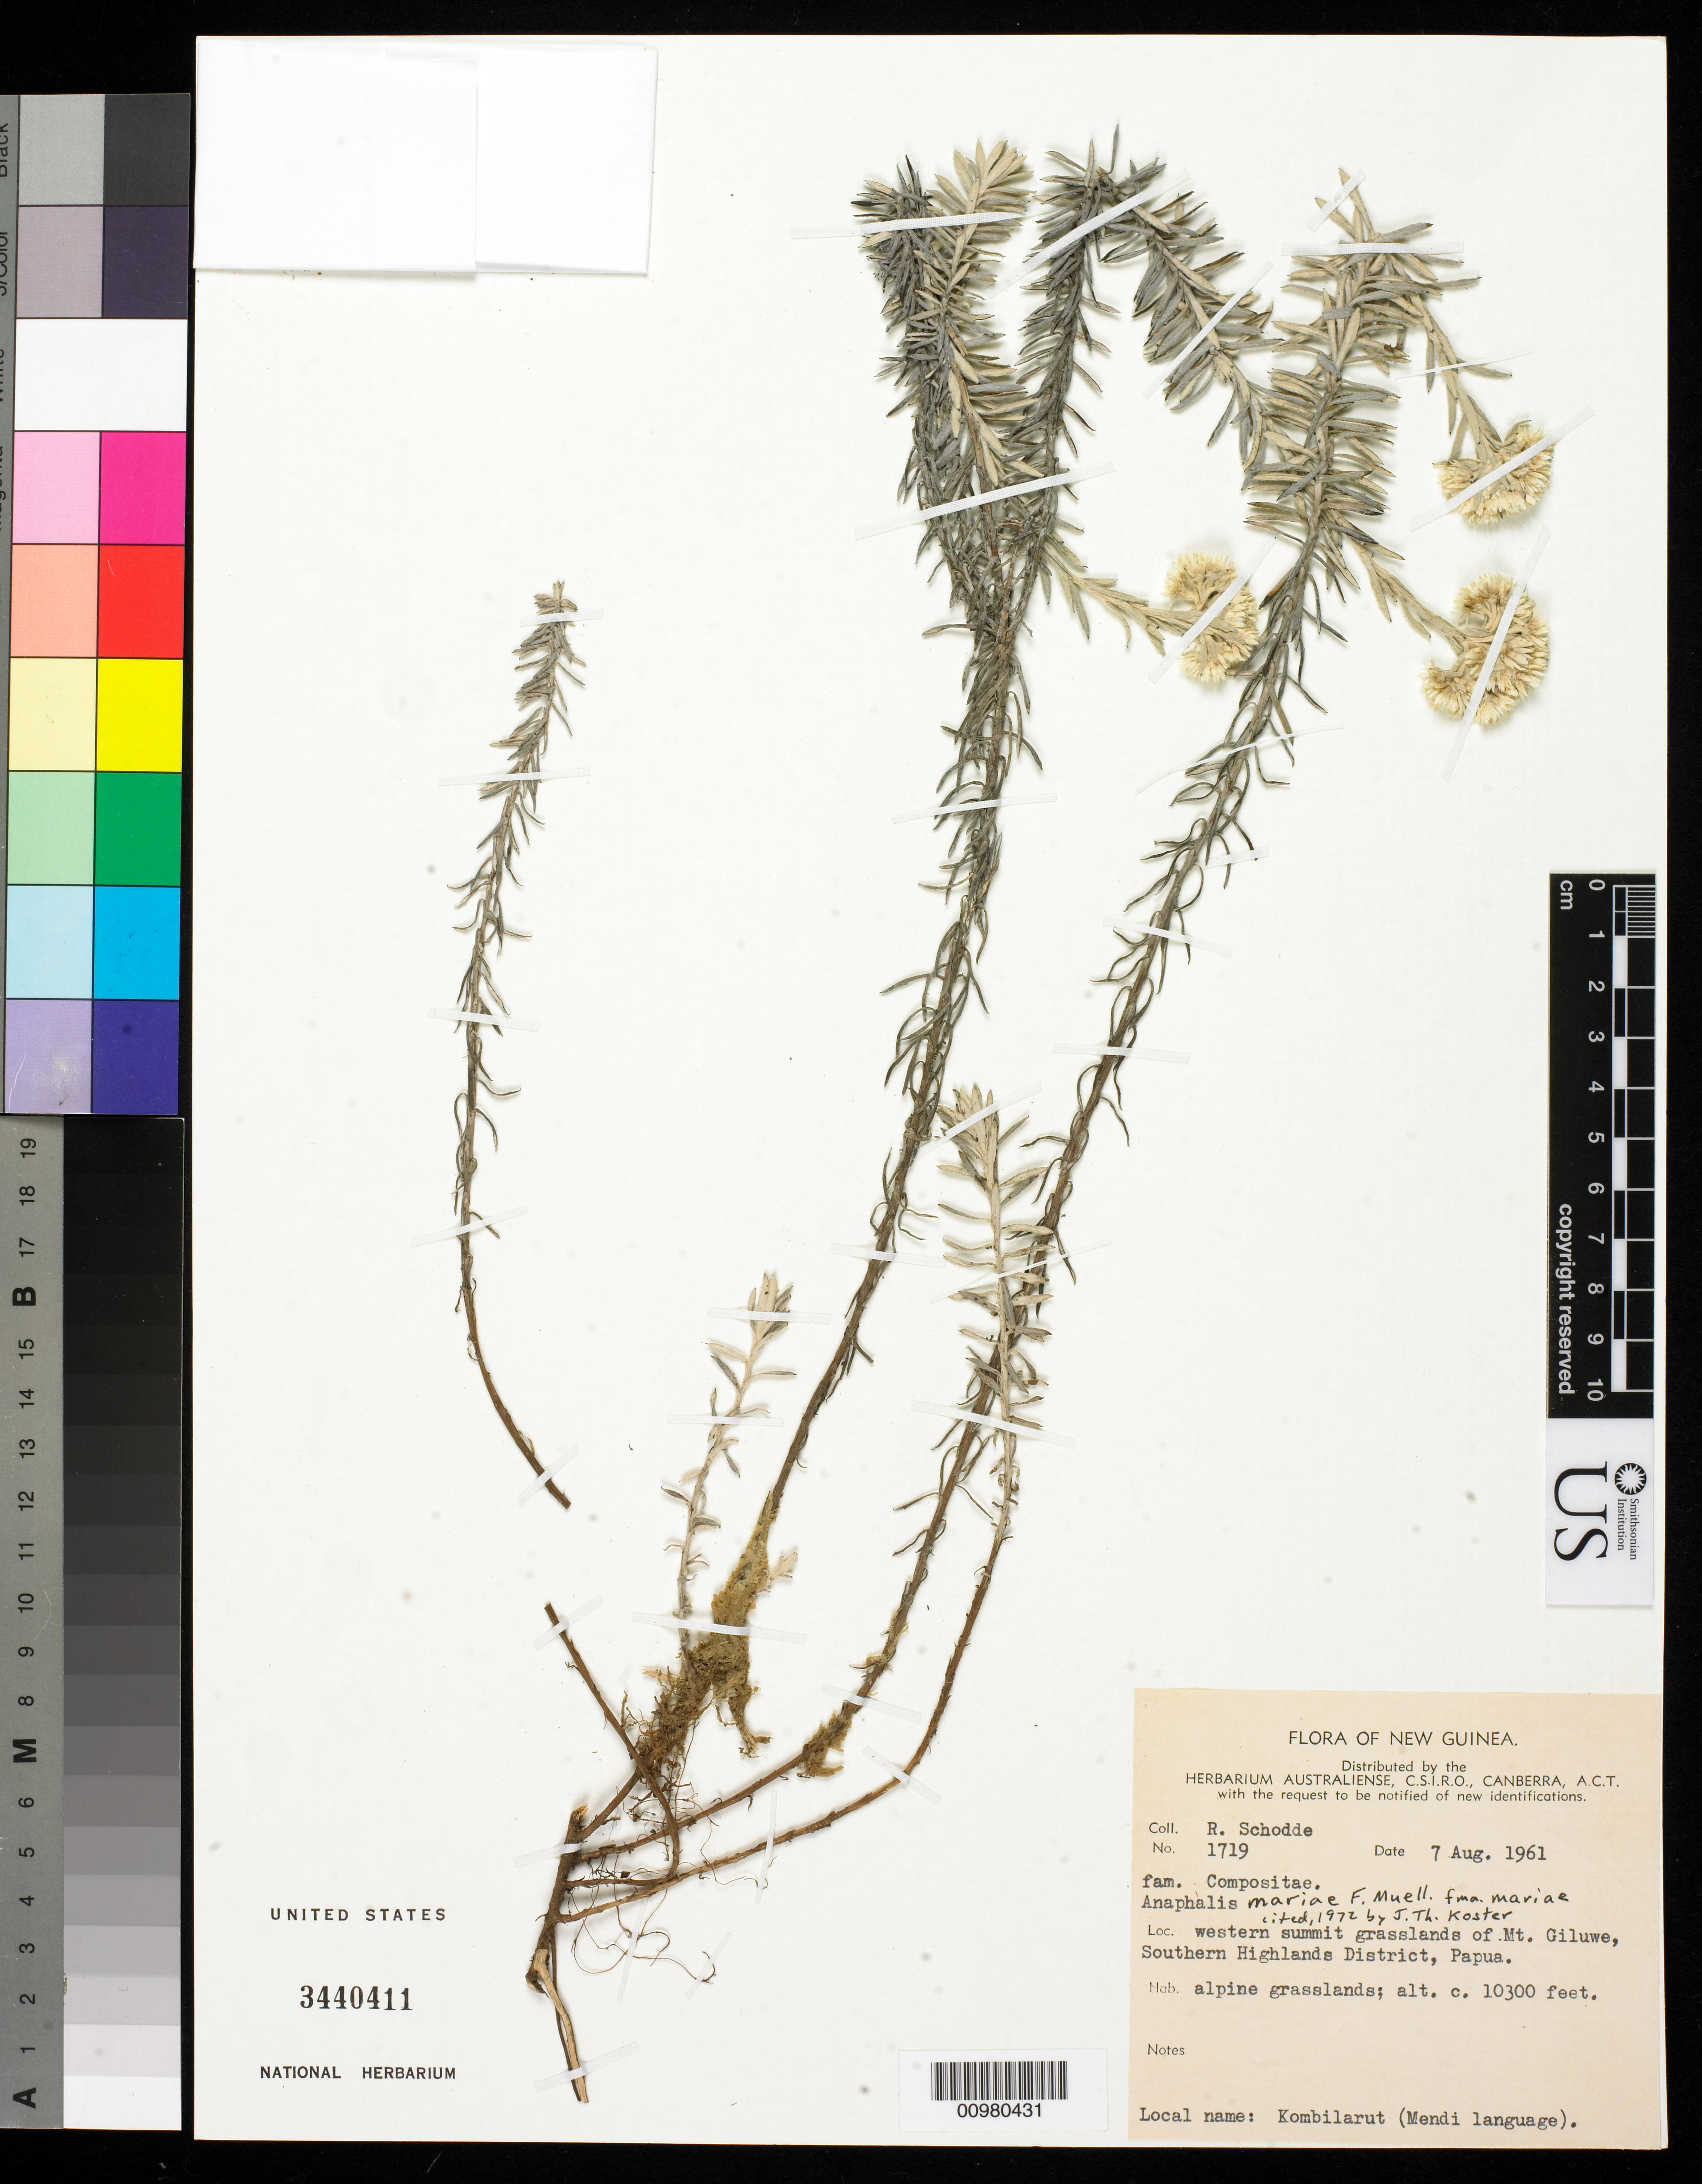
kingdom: Plantae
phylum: Tracheophyta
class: Magnoliopsida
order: Asterales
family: Asteraceae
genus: Anaphalis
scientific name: Anaphalis mariae f. mariae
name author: F. Muell.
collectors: R. Schodde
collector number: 1719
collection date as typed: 07 Aug 1961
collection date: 1961-08-07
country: Papua New Guinea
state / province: Southern Highlands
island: New Guinea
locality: Western summit grasslands of Mt. Giluwe.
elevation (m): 3139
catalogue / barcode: US 3440411